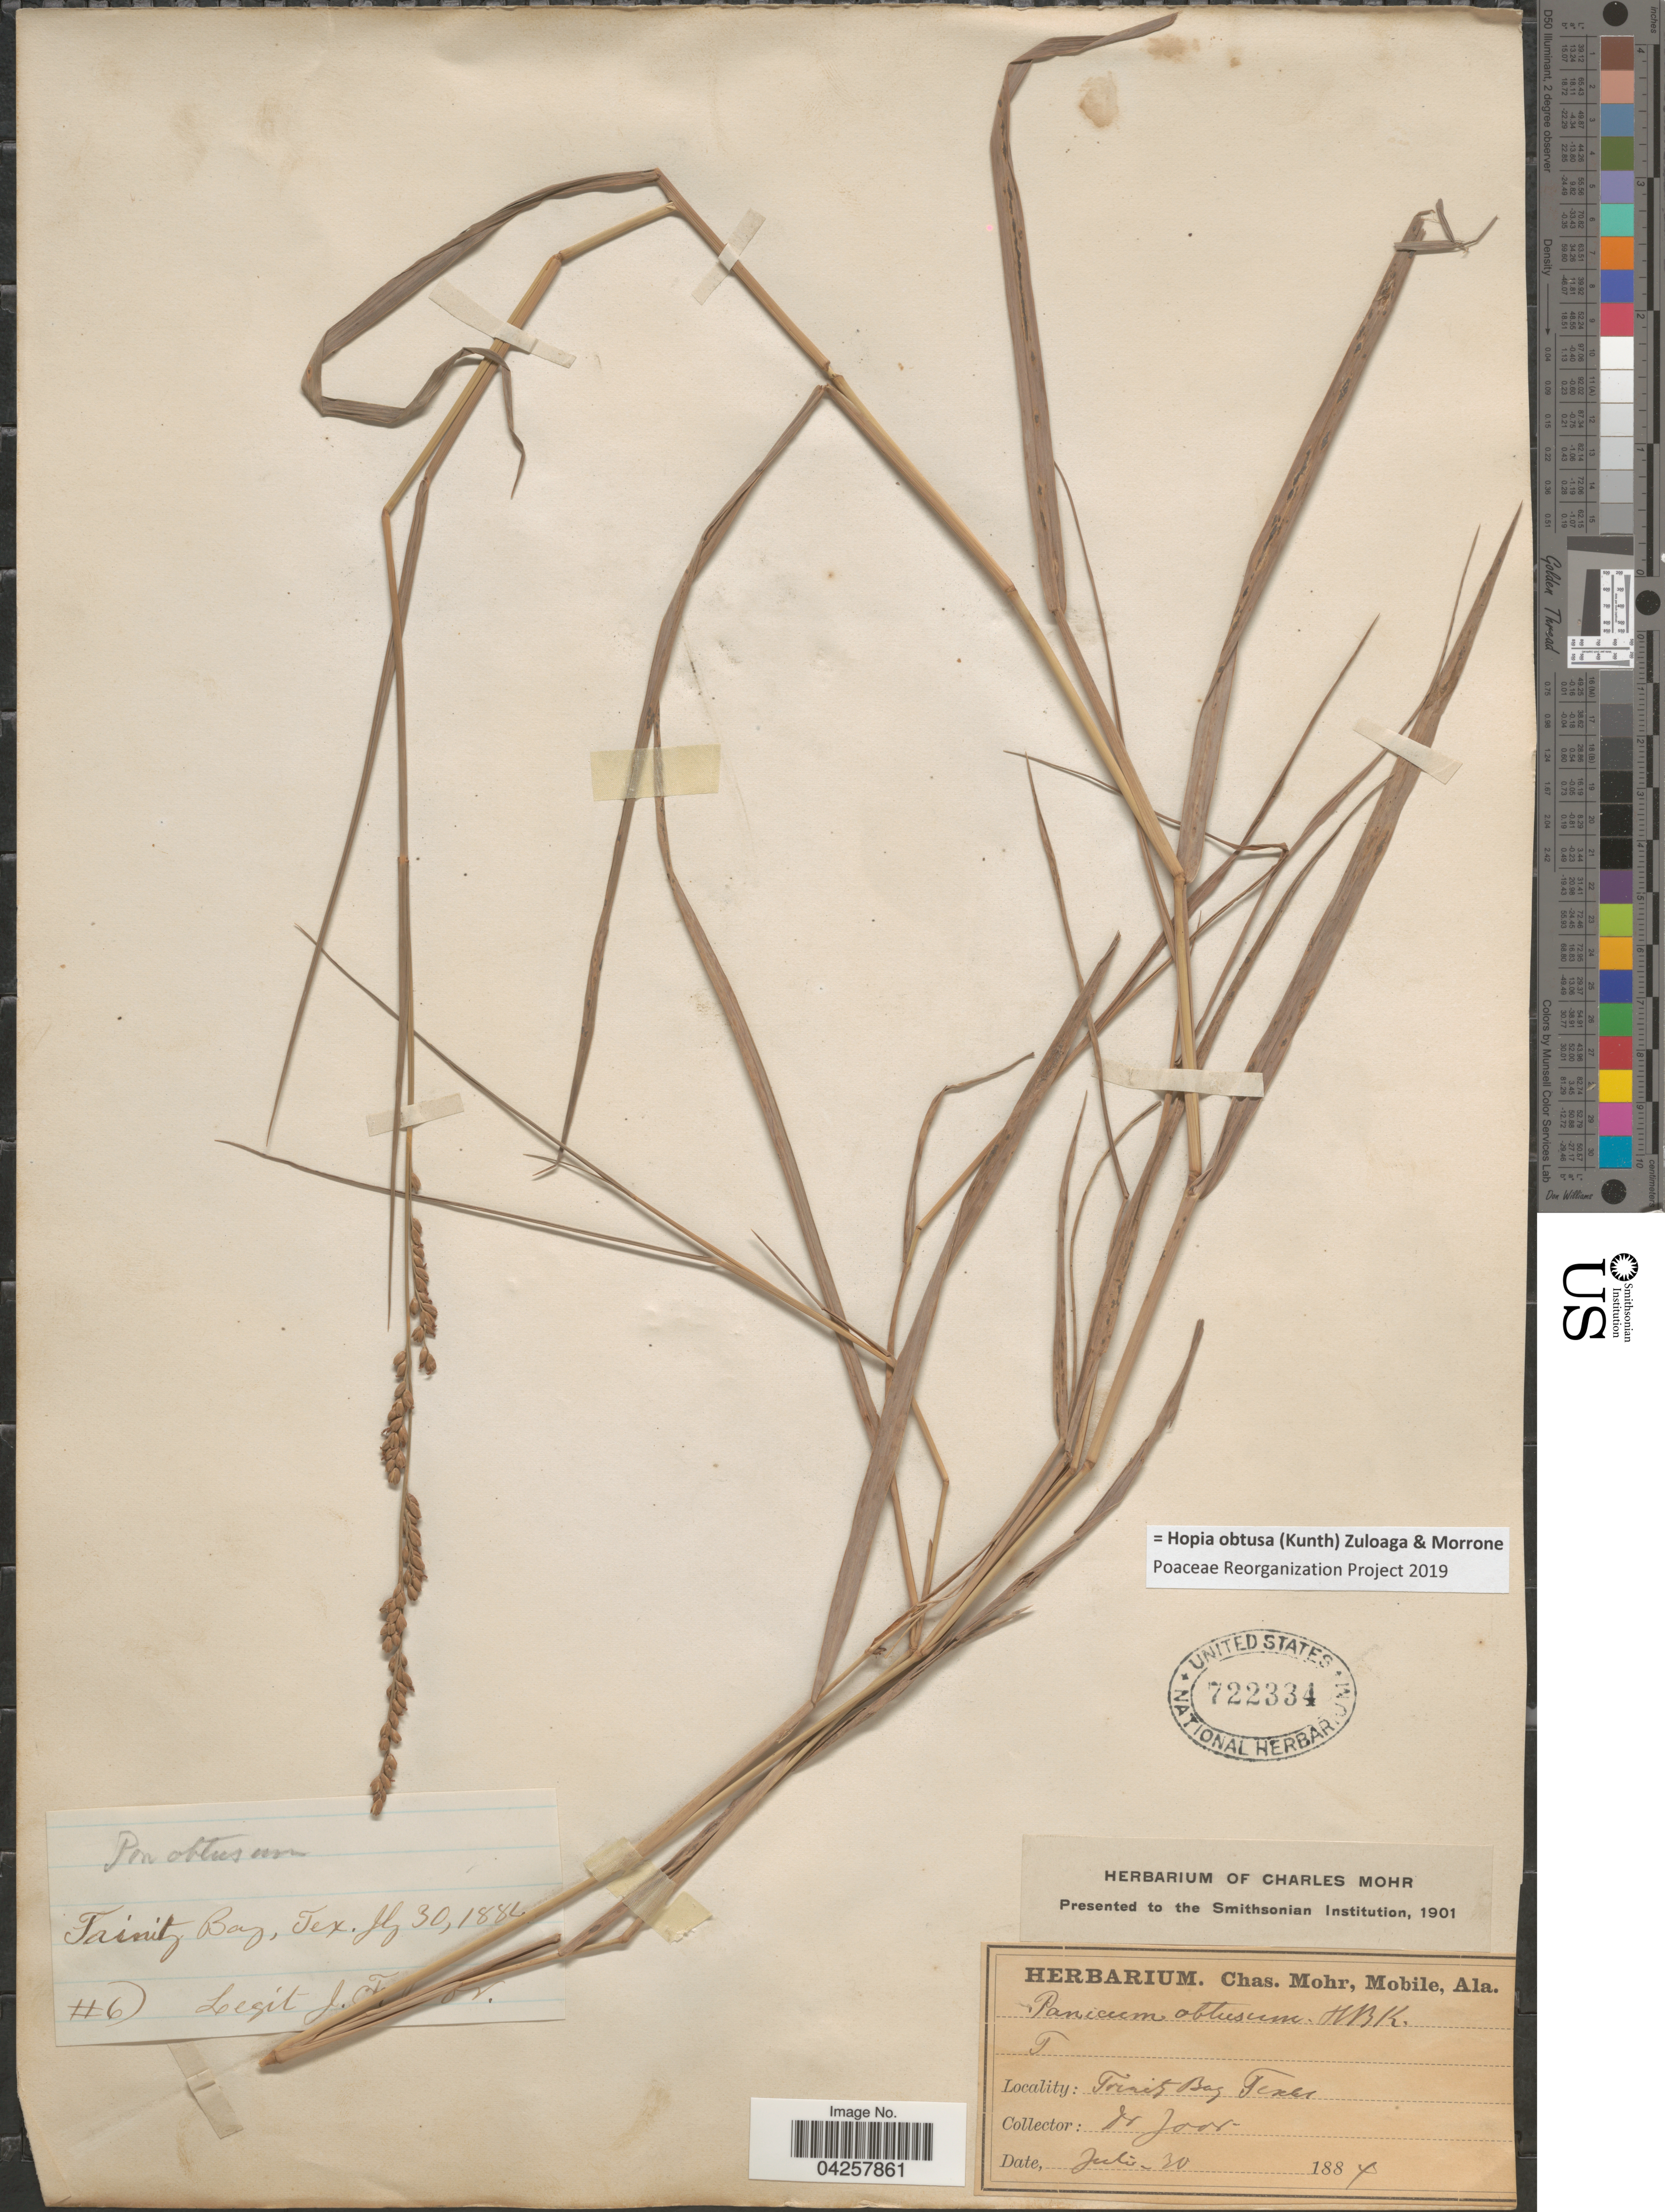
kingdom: Plantae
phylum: Tracheophyta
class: Liliopsida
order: Poales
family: Poaceae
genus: Hopia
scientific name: Hopia obtusa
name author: (Kunth) Zuloaga & Morrone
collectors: J. F. Joor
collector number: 6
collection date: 1884-07-30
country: United States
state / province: Texas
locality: Trinity Bay.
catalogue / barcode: US 722334